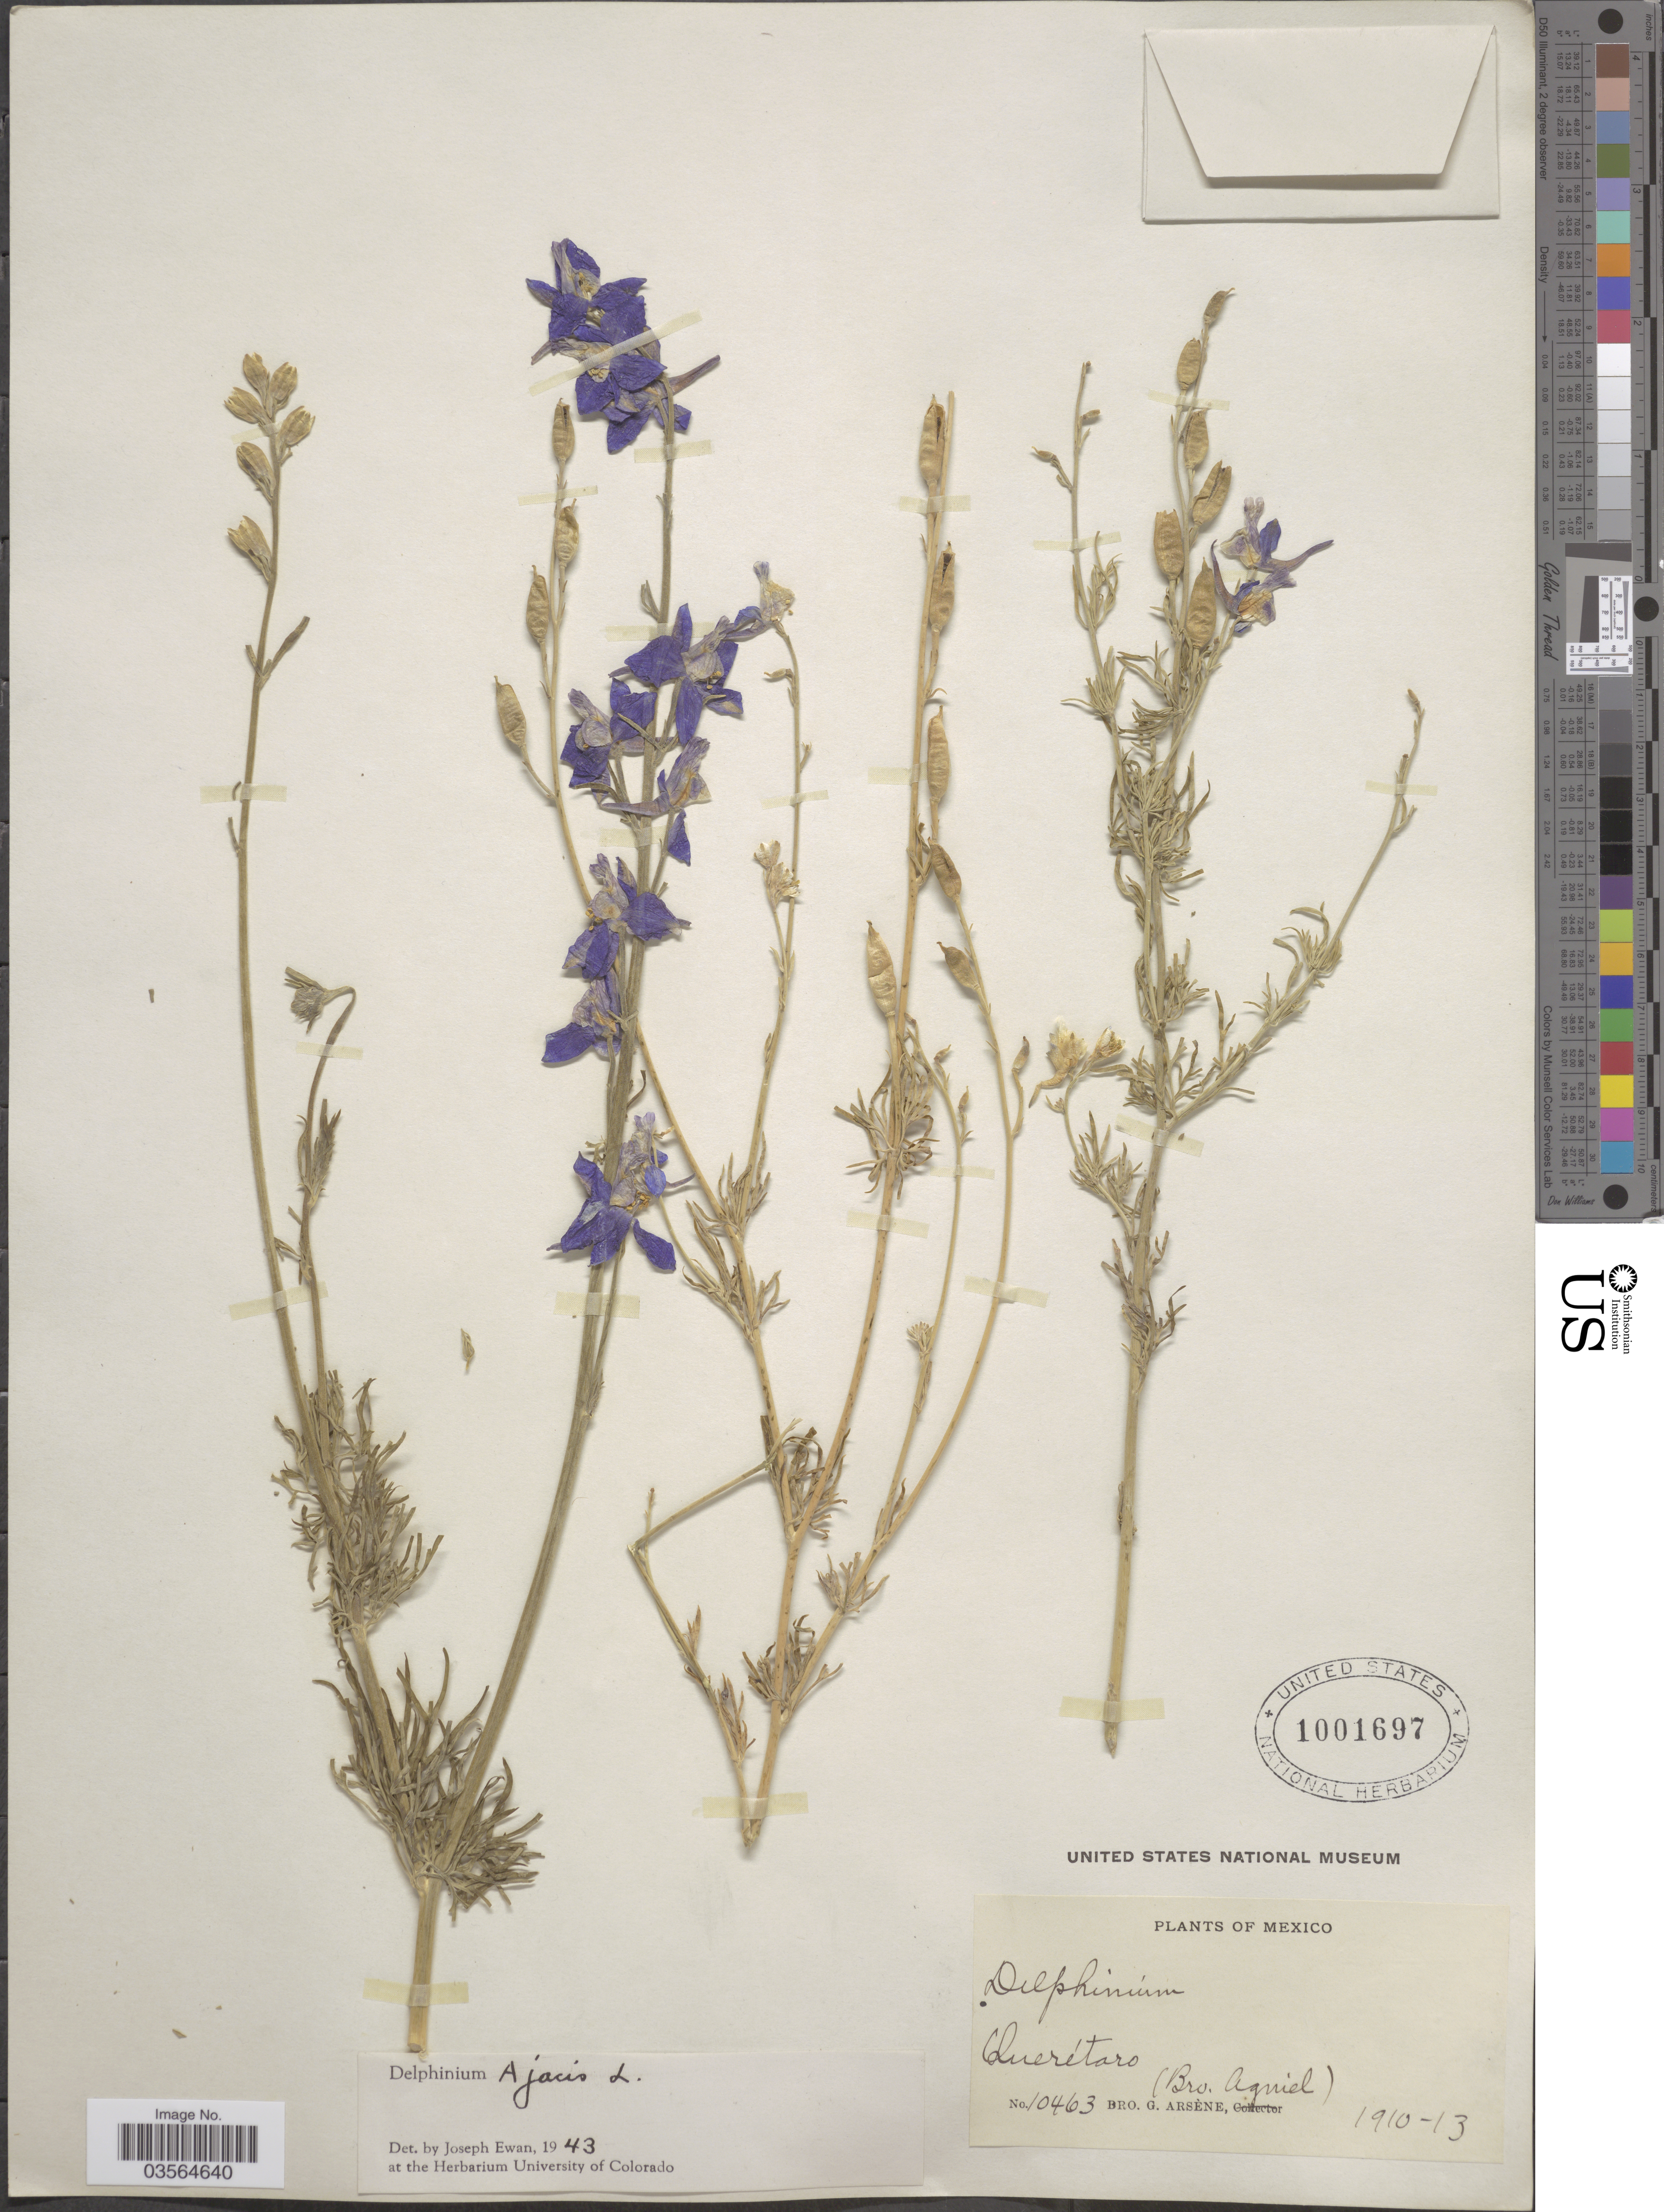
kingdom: Plantae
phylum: Tracheophyta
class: Magnoliopsida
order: Ranunculales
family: Ranunculaceae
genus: Delphinium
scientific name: Delphinium ajacis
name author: L.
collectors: Bro. G. Arsène & Bro. Agniel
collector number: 10463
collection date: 1910/1913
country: Mexico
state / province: Querétaro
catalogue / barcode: US 1001697